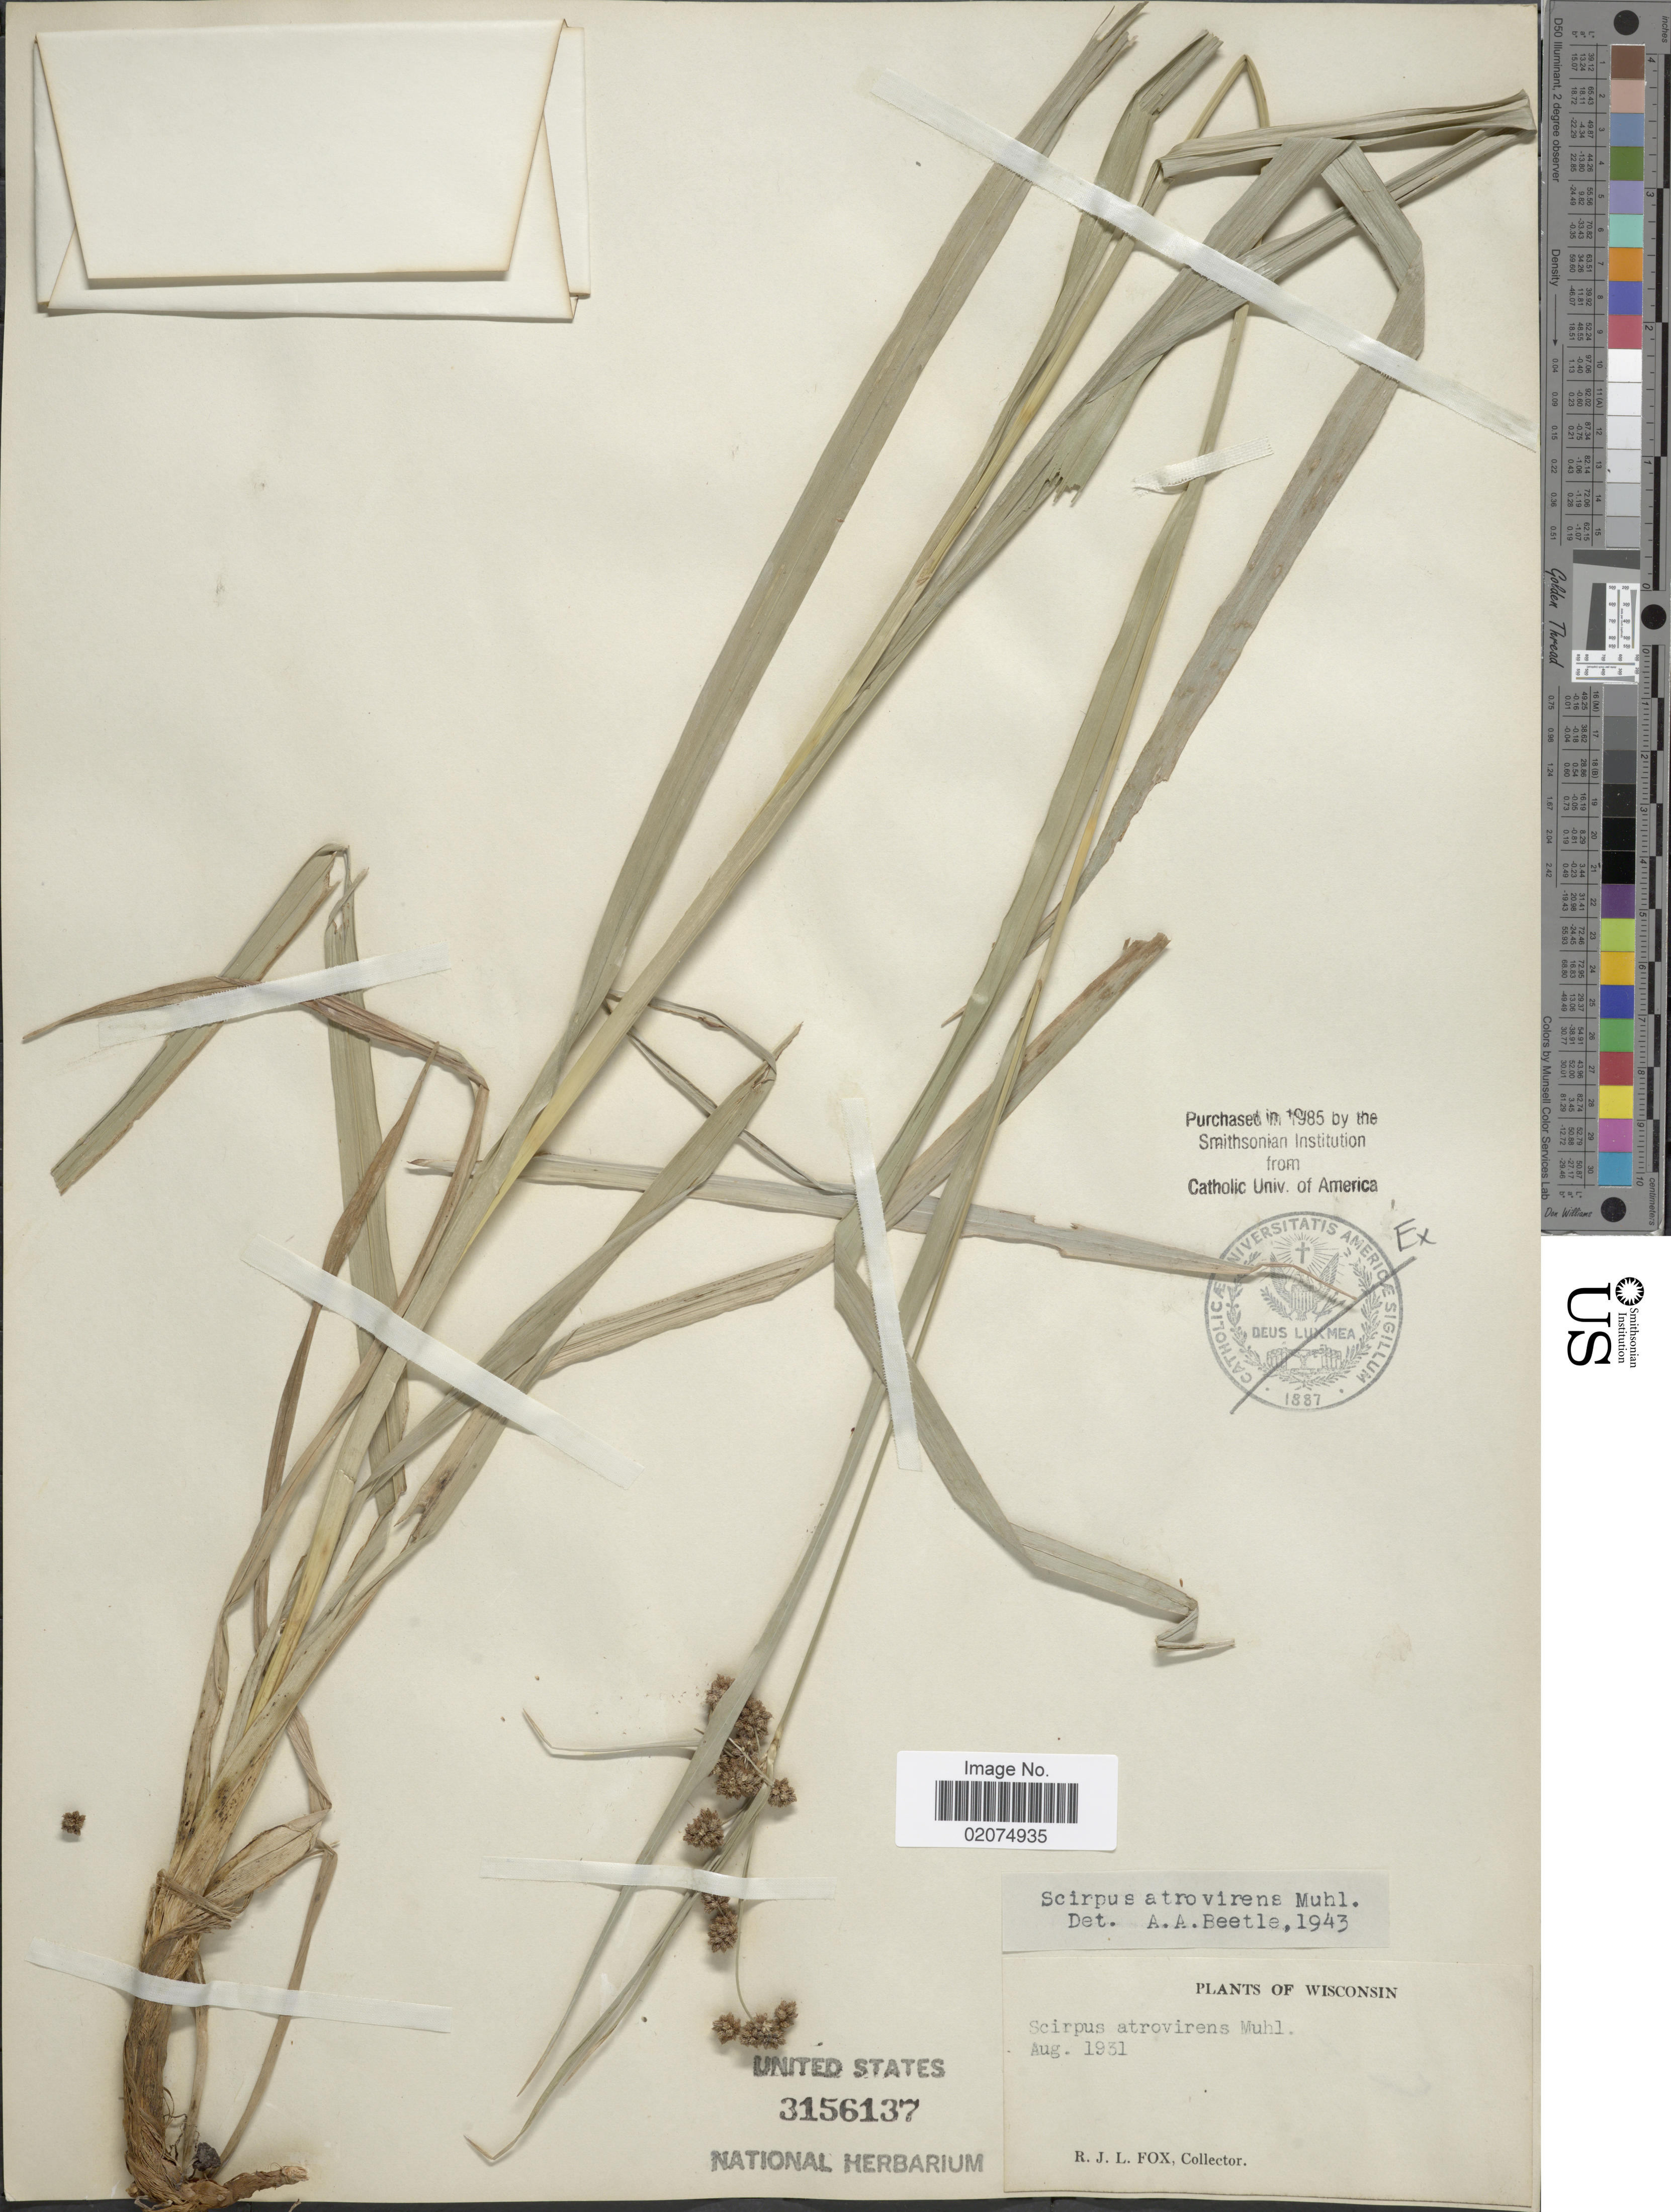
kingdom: Plantae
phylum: Tracheophyta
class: Liliopsida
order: Poales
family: Cyperaceae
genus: Scirpus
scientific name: Scirpus atrovirens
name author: Willd.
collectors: R. Fox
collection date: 1931-08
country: United States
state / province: Wisconsin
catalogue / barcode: US 3156137